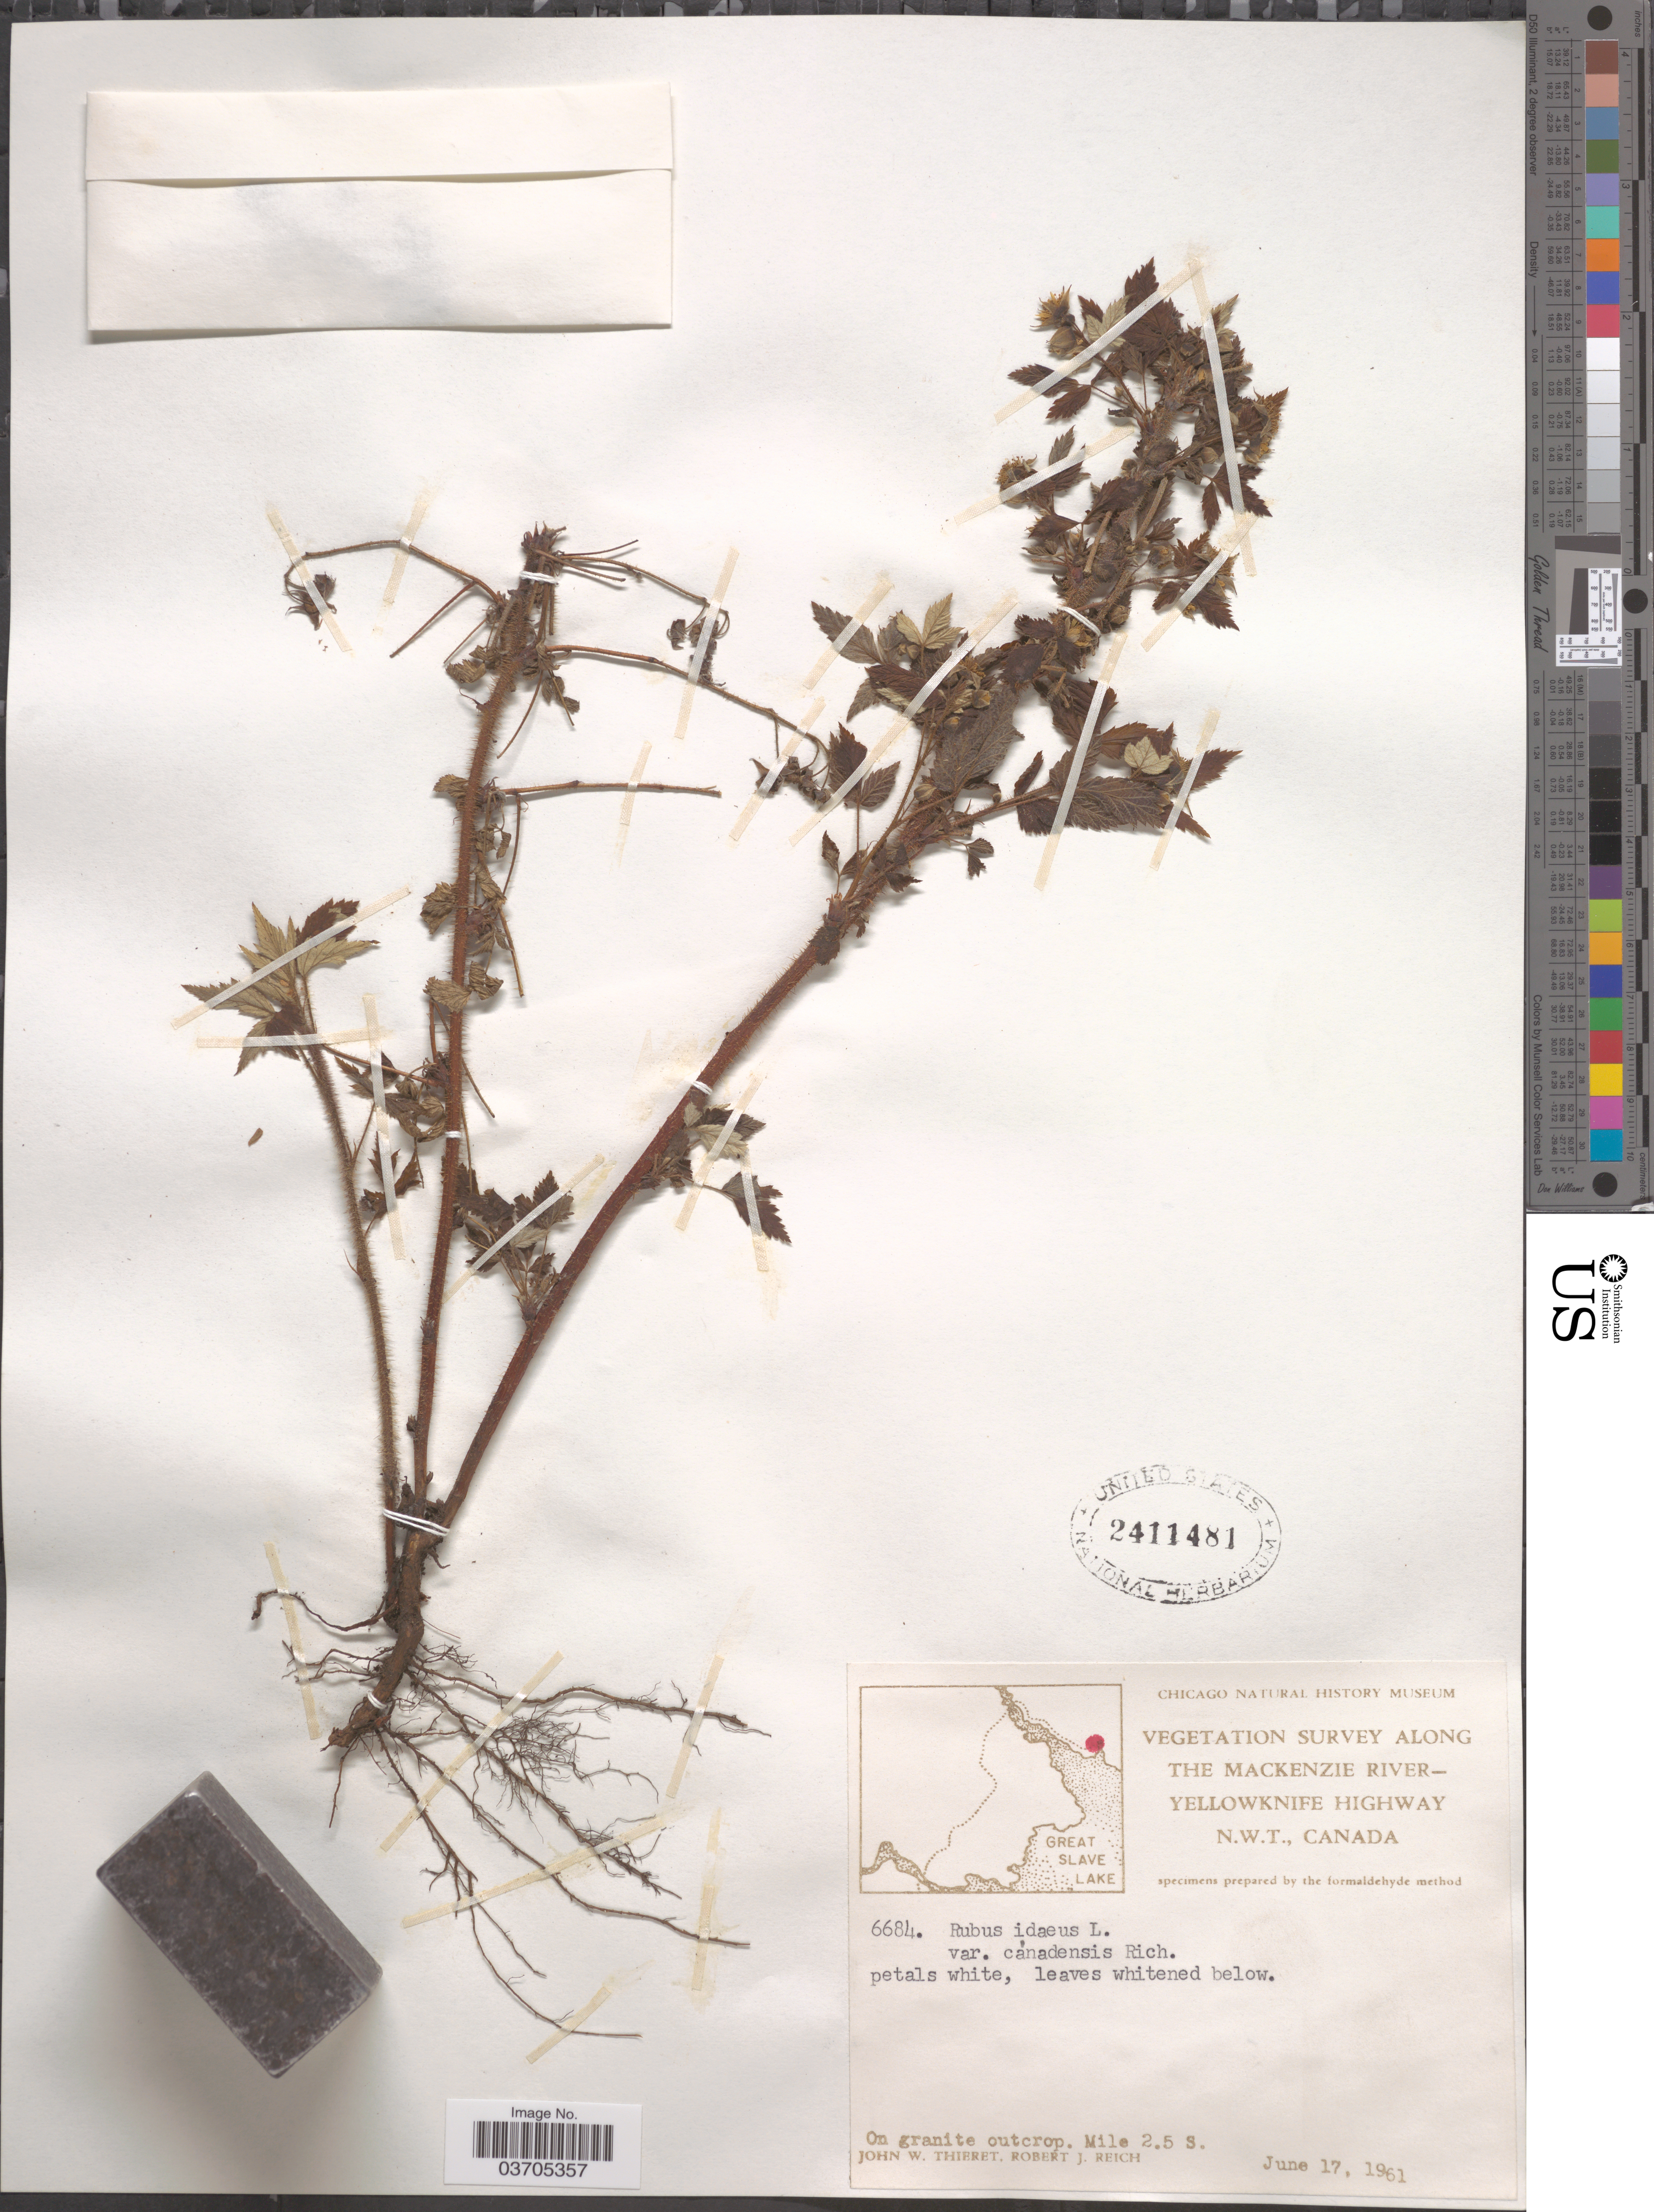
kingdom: Plantae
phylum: Tracheophyta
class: Magnoliopsida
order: Rosales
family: Rosaceae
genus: Rubus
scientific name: Rubus idaeus var. canadensis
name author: Richardson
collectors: J. W. Thieret & R. Reich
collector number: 6684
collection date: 1961-06-17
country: Canada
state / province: Northwest Territories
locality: Along the Mackenzie River-Yellowknife Highway. On granite outcrop. Mile 2.5 S.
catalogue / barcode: US 2411481